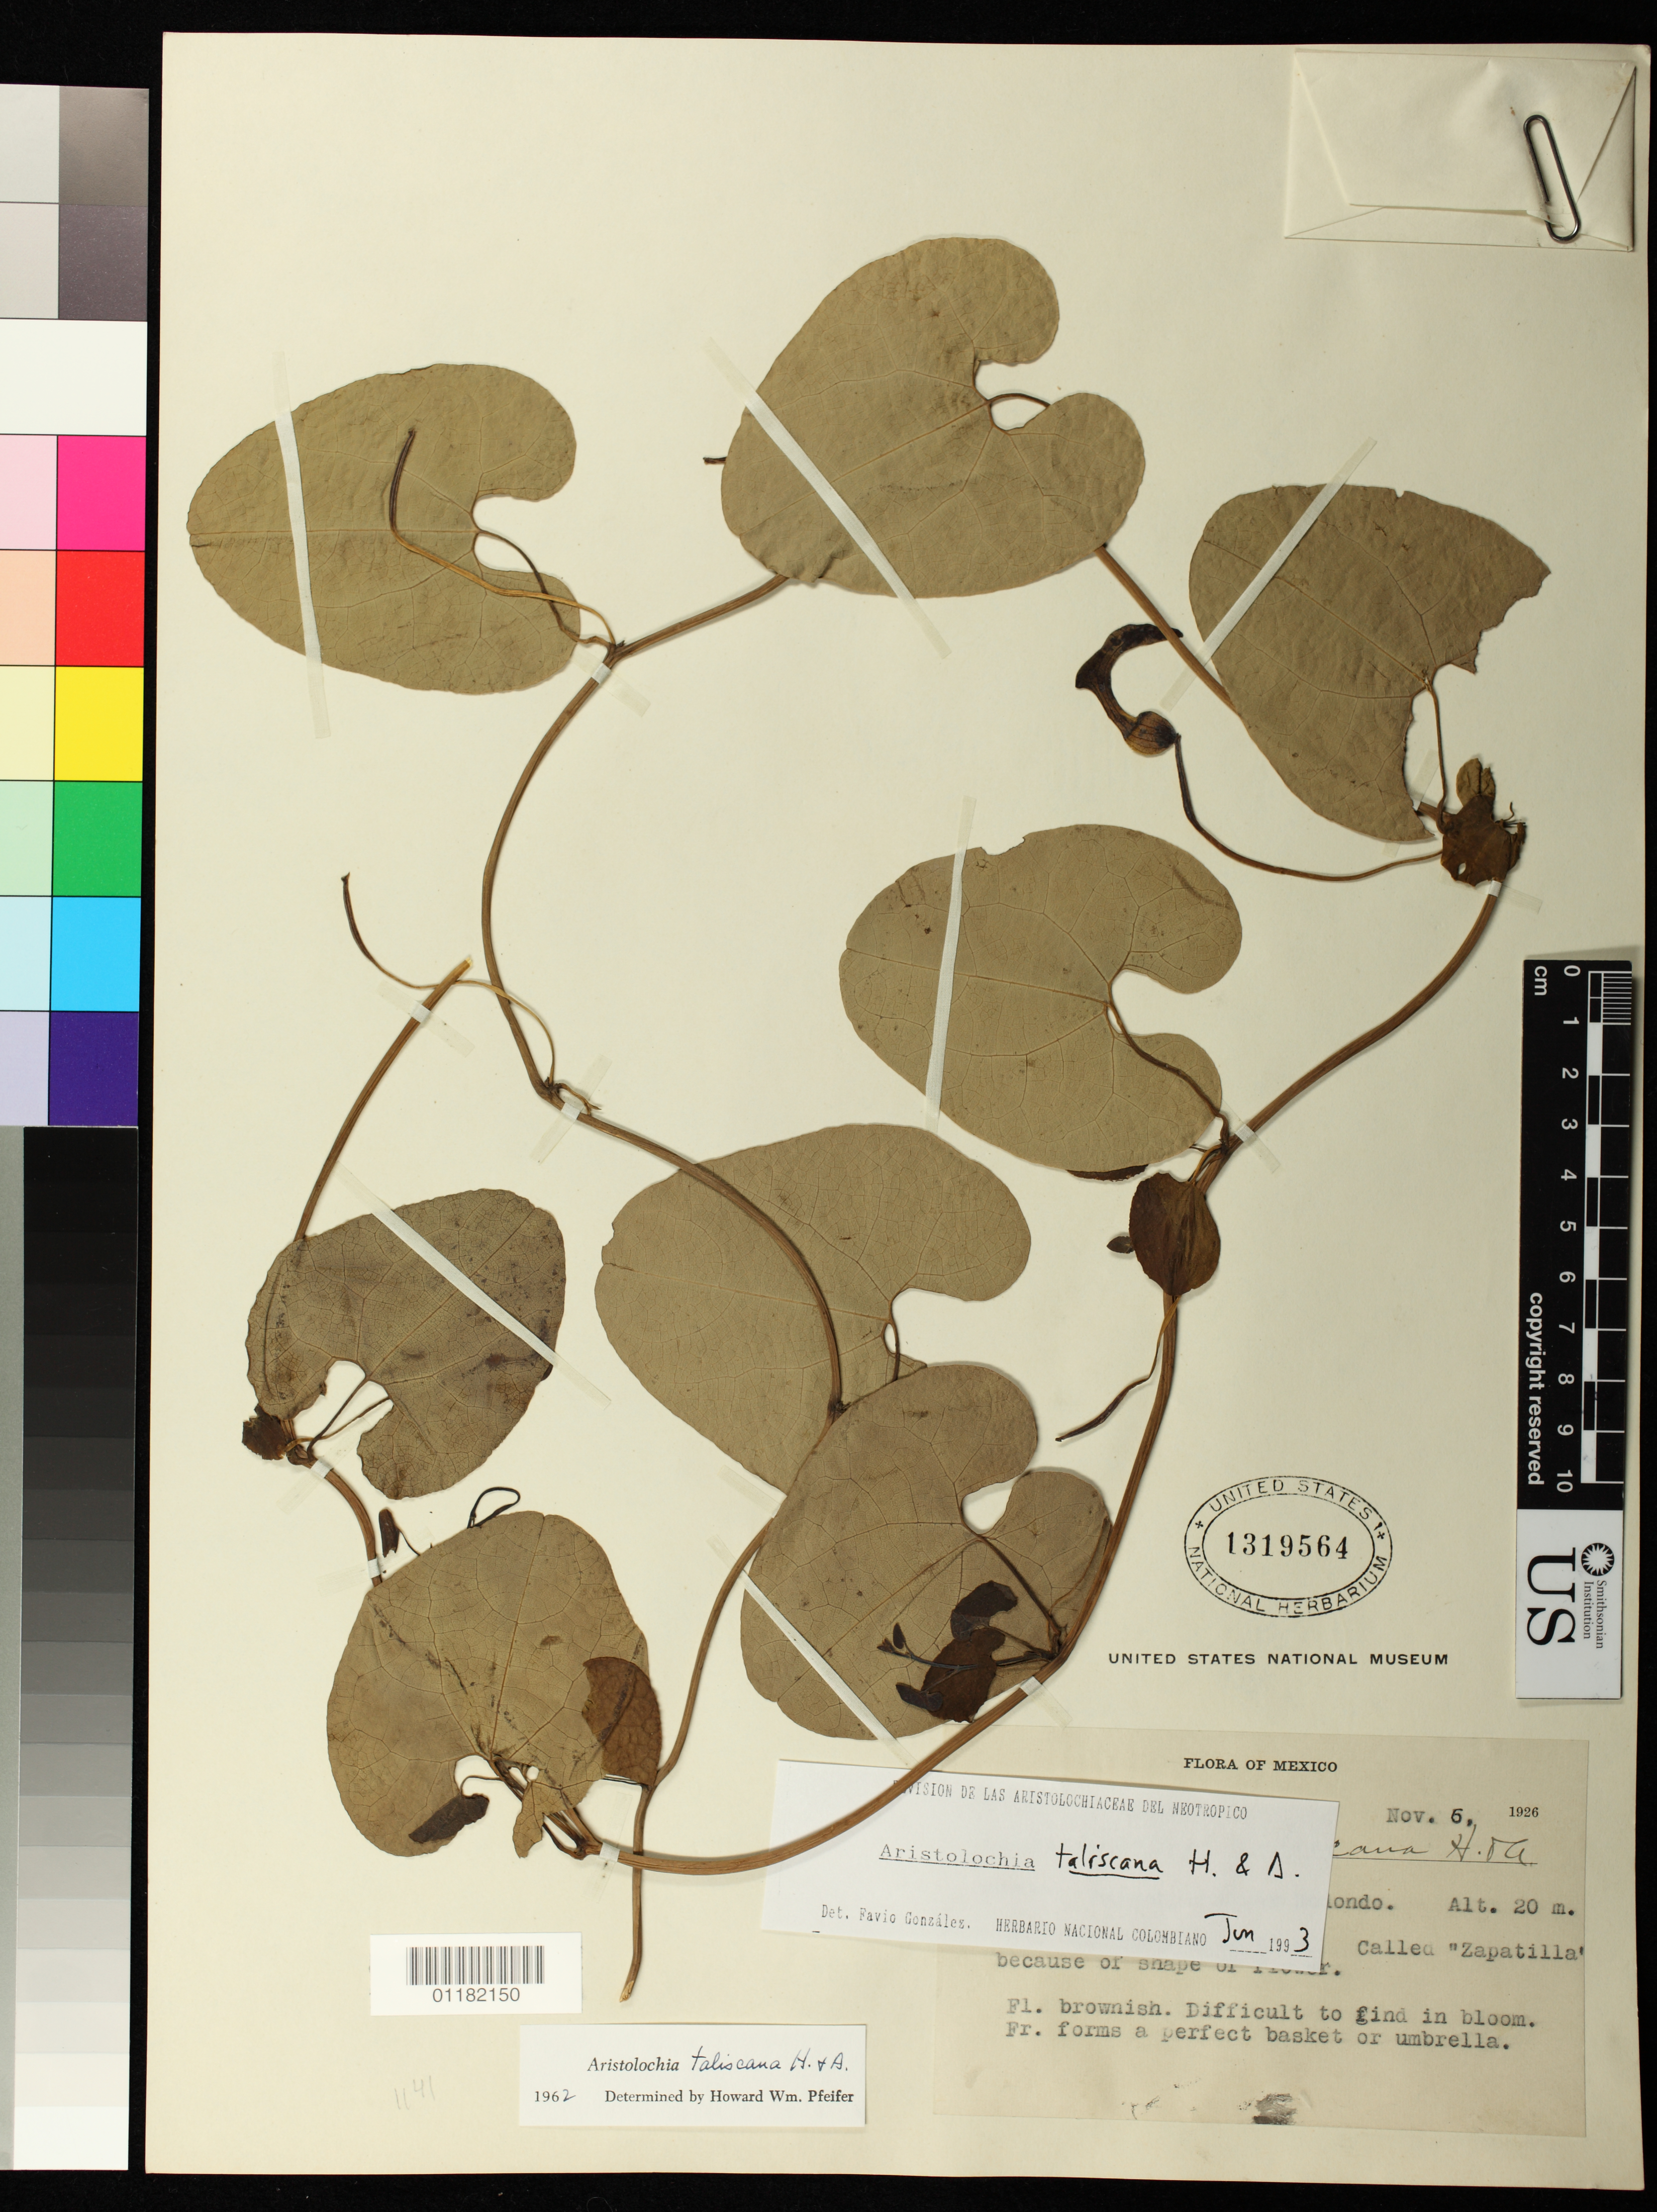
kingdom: Plantae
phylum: Tracheophyta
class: Magnoliopsida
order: Piperales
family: Aristolochiaceae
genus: Aristolochia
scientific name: Aristolochia taliscana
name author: Hook. & Arn.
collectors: Y. Mexia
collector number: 1057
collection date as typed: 05 Nov 1926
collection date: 1926-11-05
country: Mexico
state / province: Jalisco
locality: Tuxpan, Palapar Redondo.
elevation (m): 20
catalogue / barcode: US 1319564